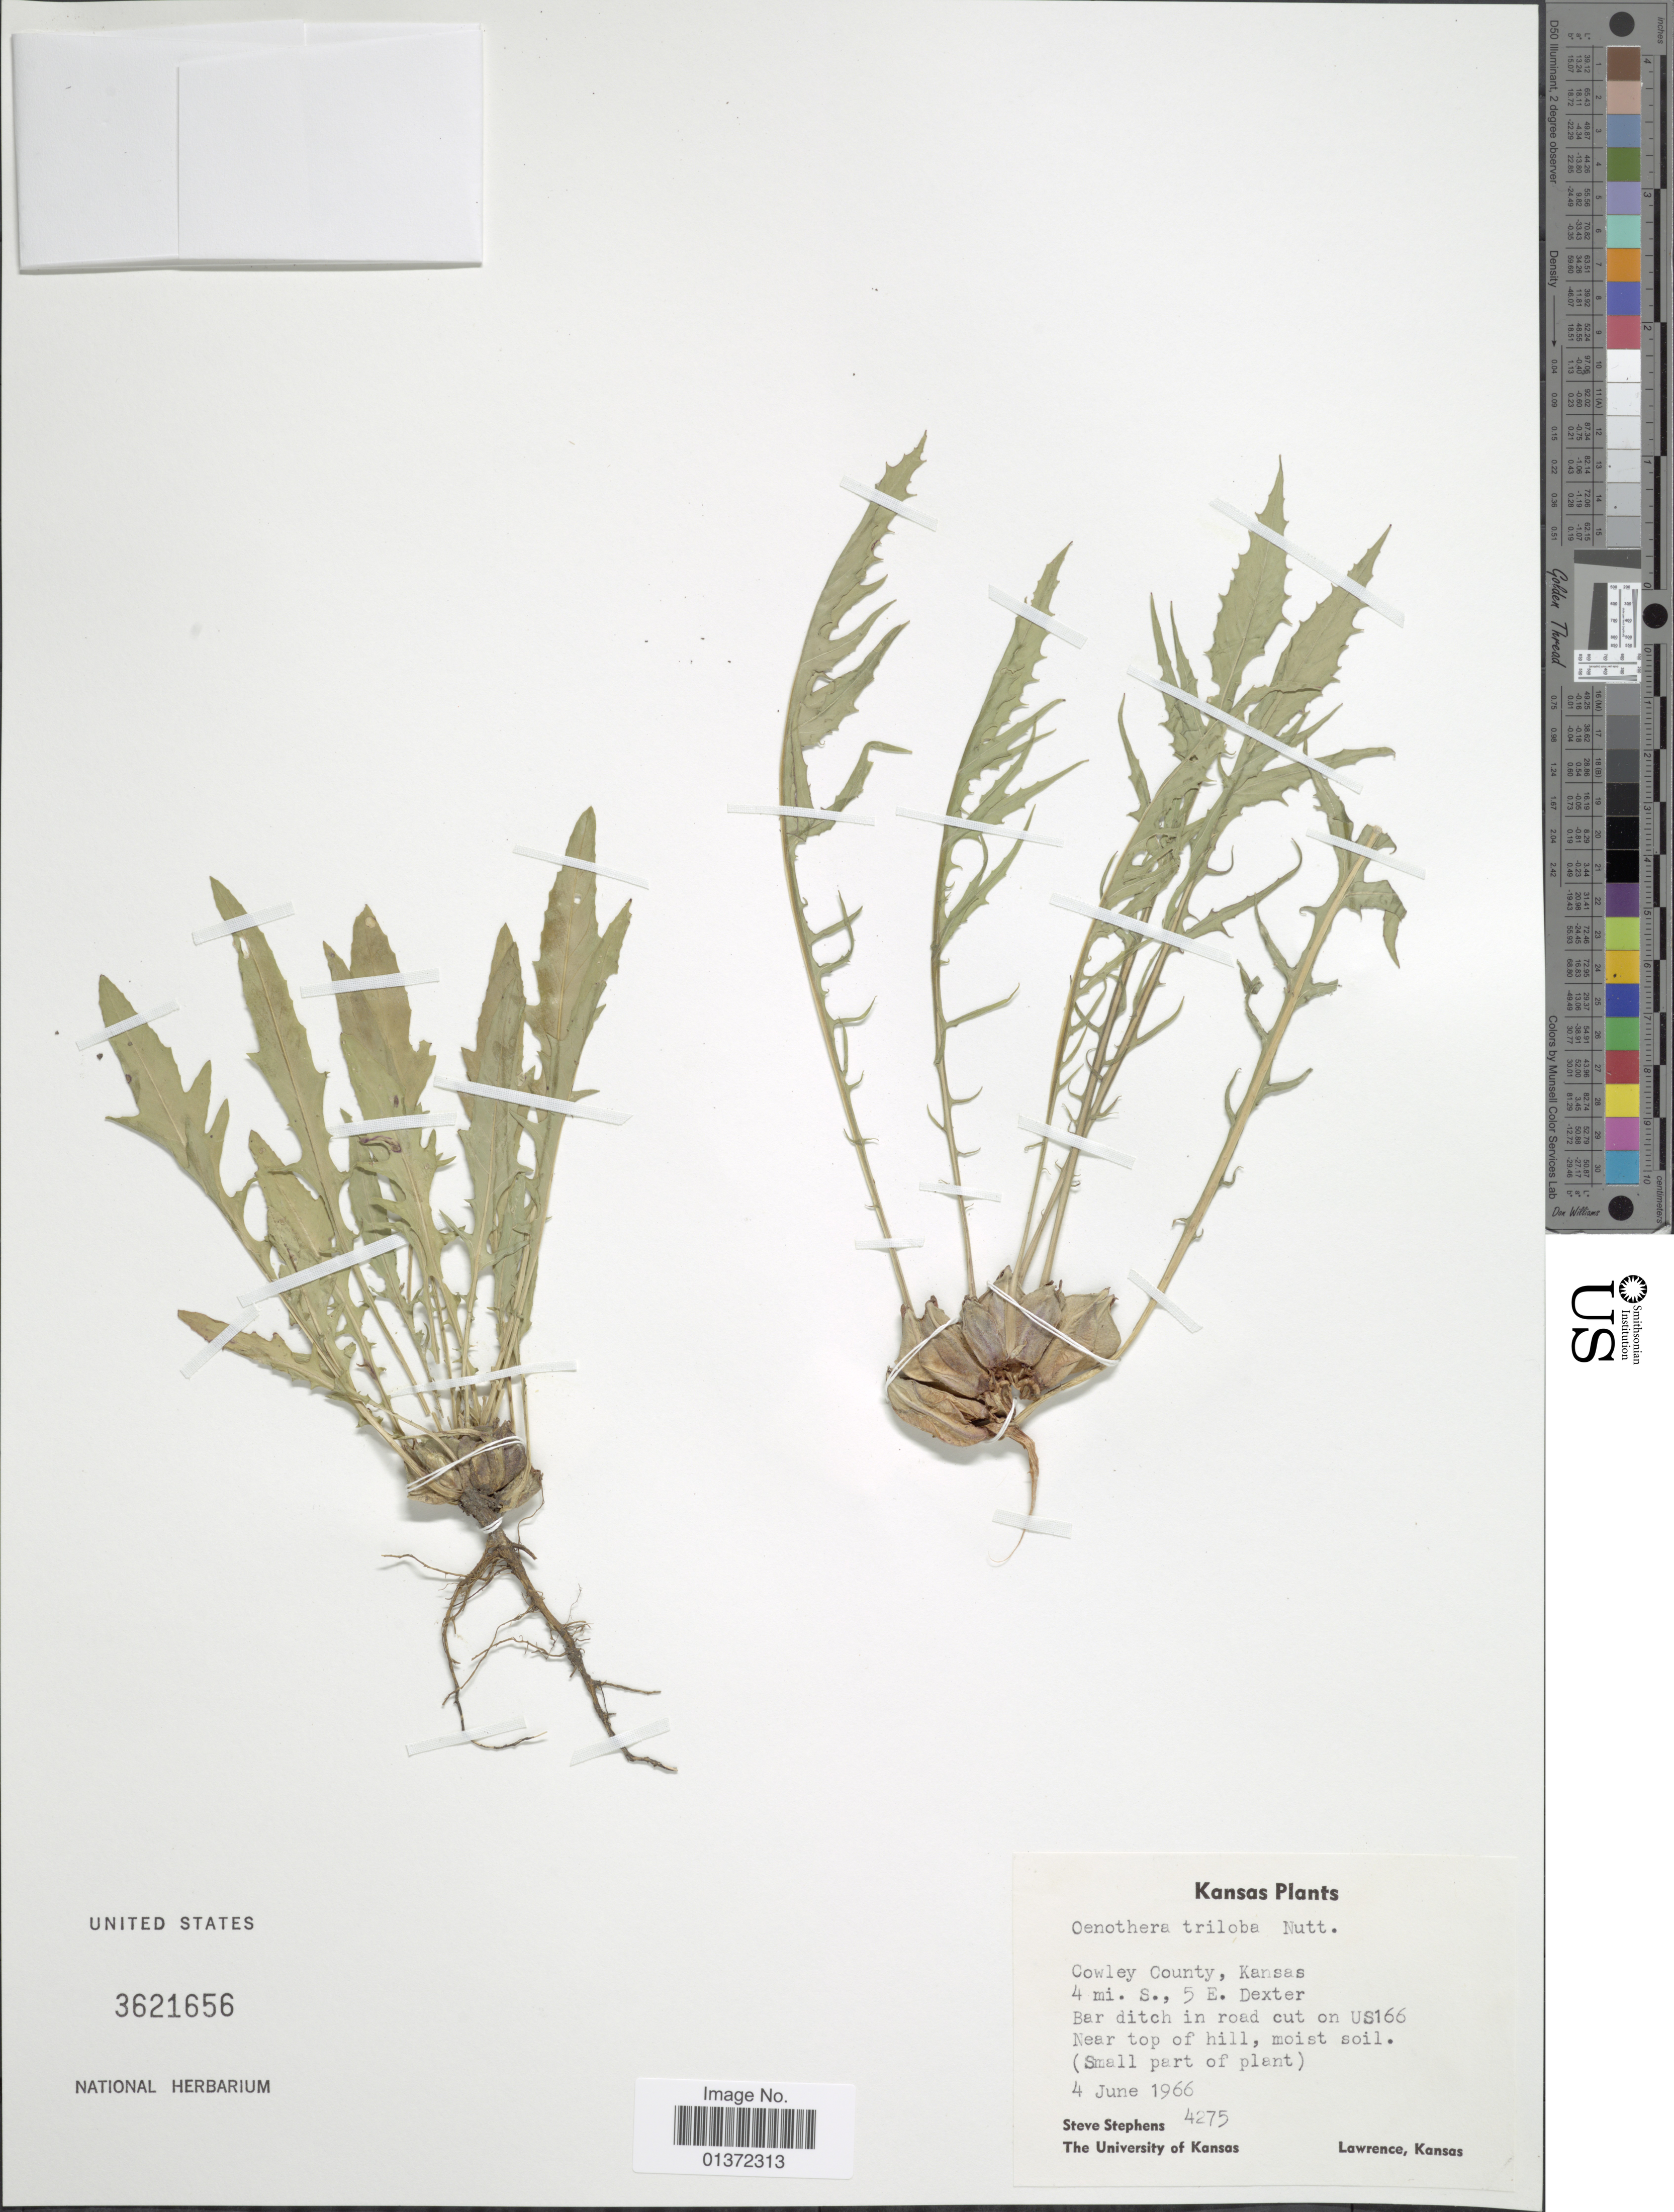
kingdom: Plantae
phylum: Tracheophyta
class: Magnoliopsida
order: Myrtales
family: Onagraceae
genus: Oenothera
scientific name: Oenothera triloba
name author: Nutt.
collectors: S. Stephens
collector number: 4275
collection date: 1966-06-04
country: United States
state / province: Kansas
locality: Cowley County, 4 mi. S., 5 E. Dexter, bar ditch in road cut on US166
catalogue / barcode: US 3621656